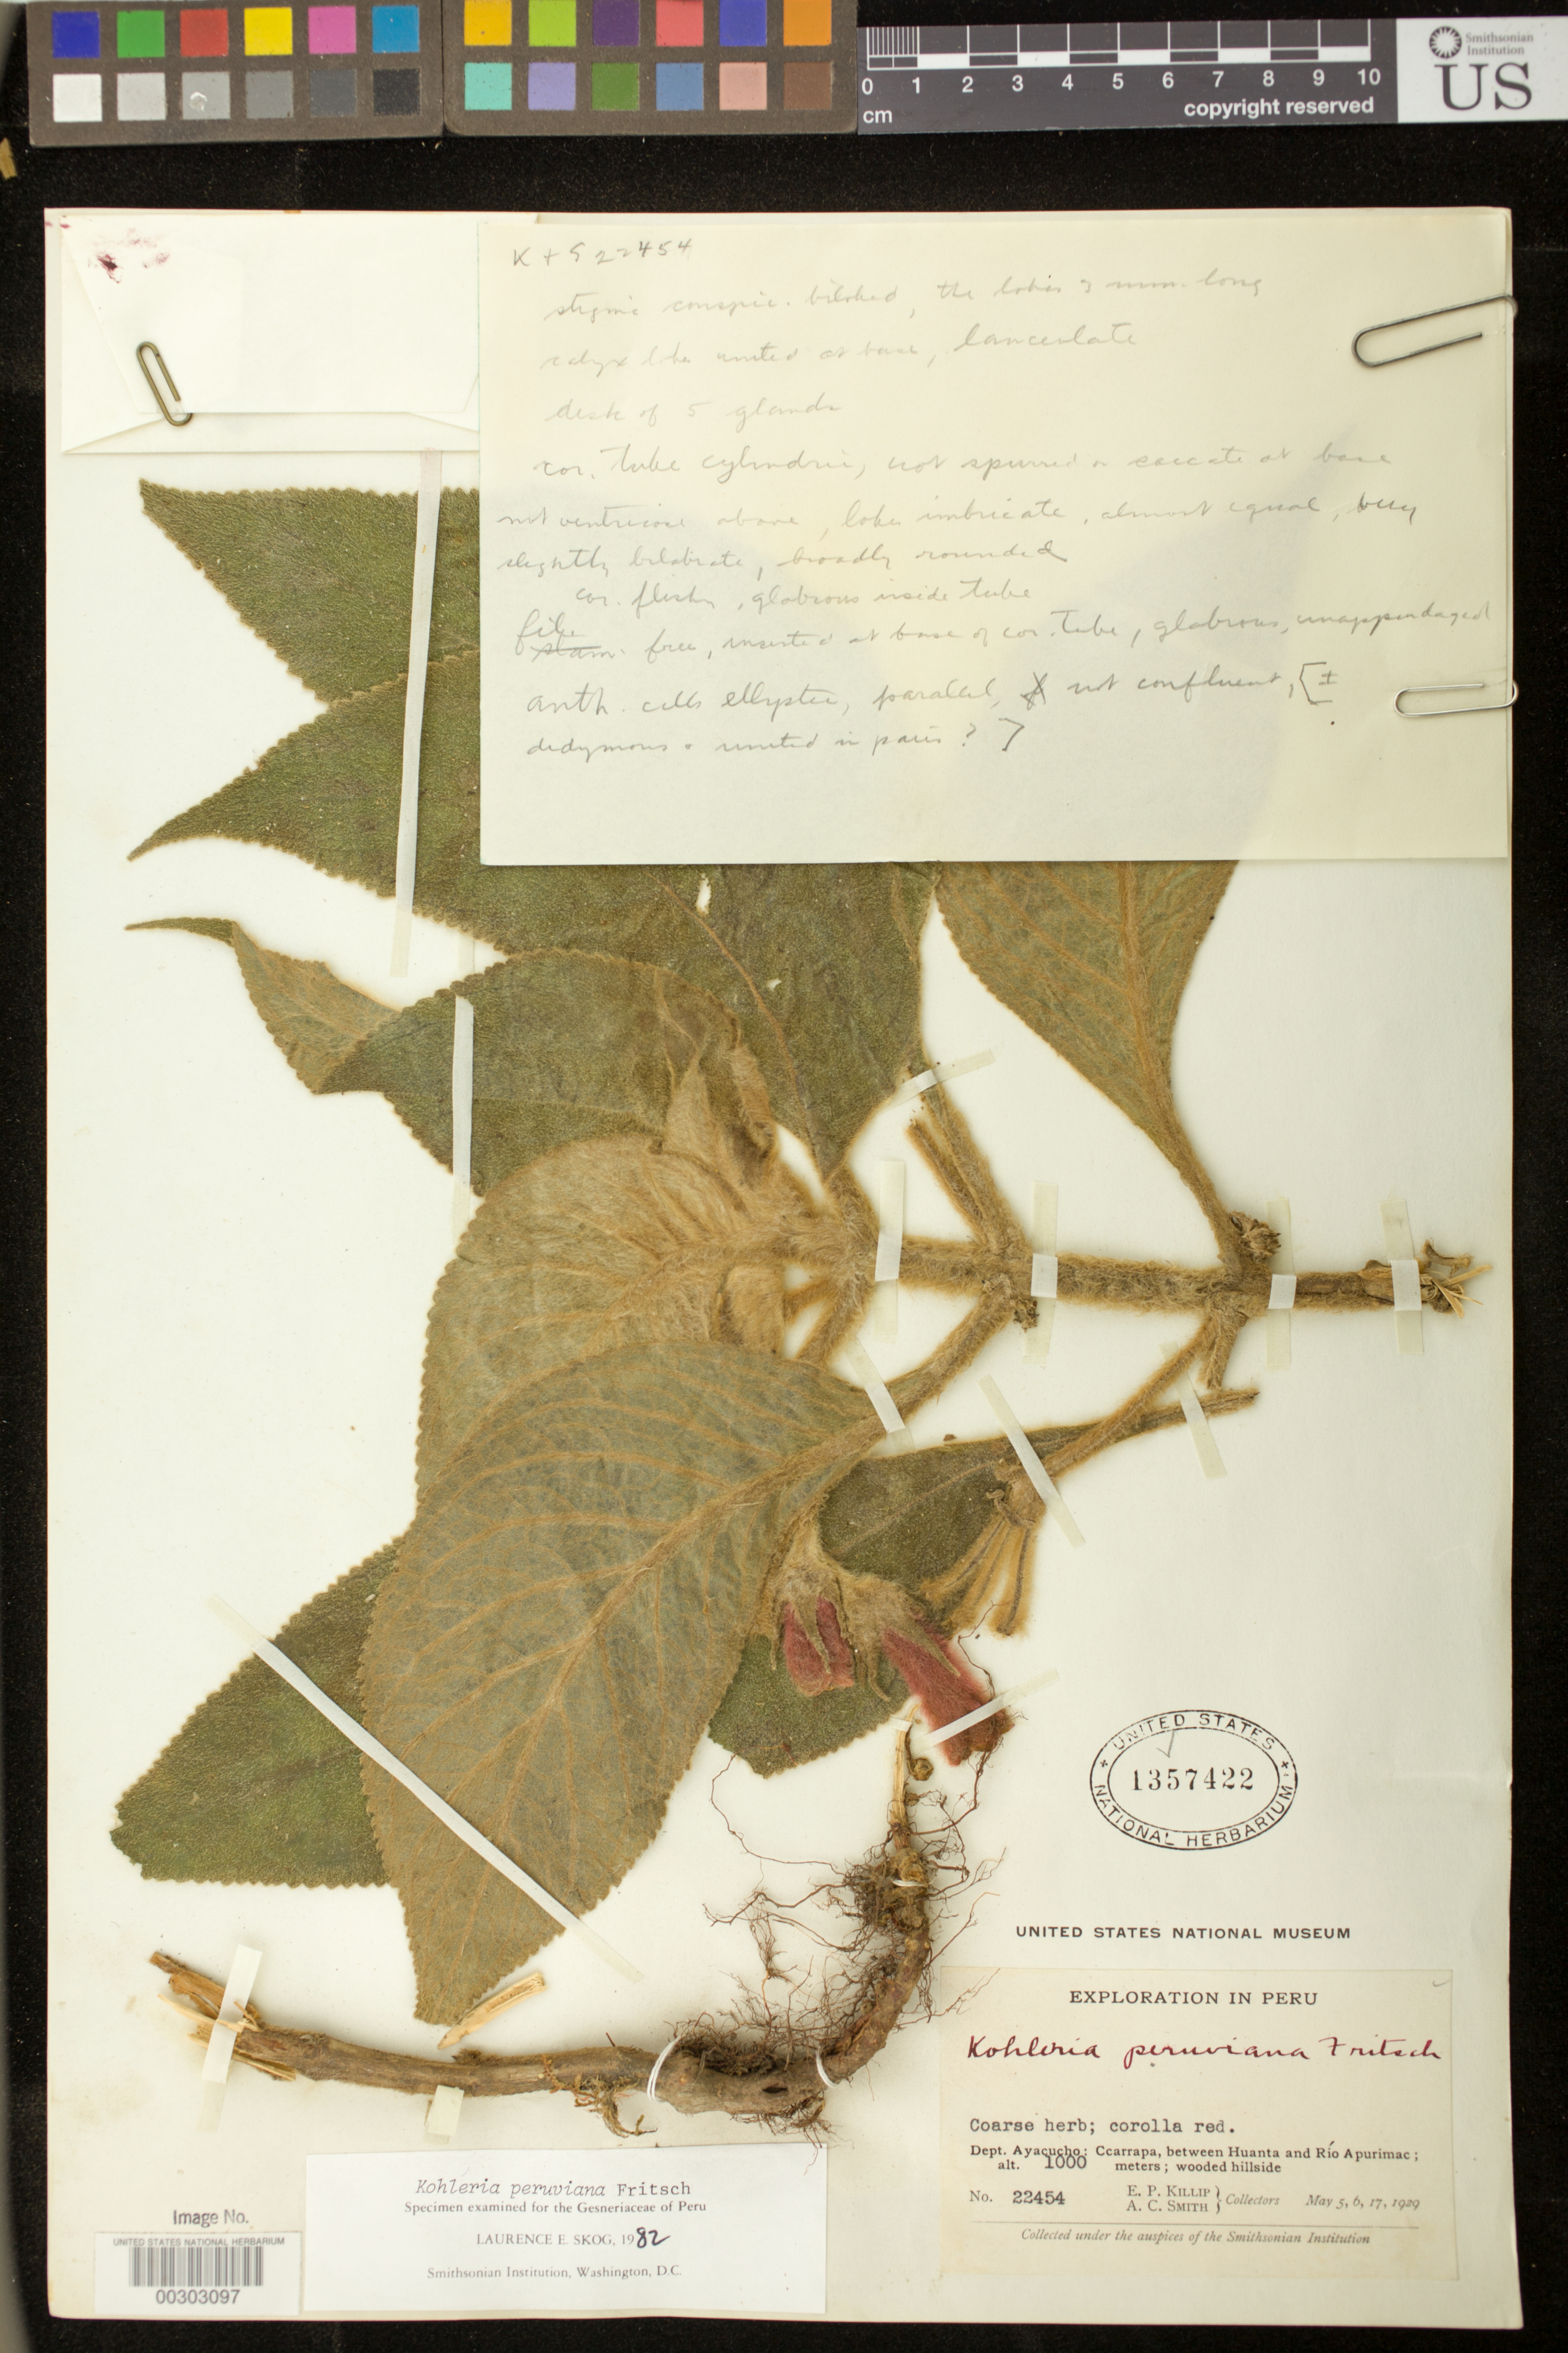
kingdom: Plantae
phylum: Tracheophyta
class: Magnoliopsida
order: Lamiales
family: Gesneriaceae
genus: Kohleria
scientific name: Kohleria peruviana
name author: Fritsch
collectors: E. P. Killip & A. C. Smith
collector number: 22454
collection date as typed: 5-17 May 1929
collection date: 1929-05-05/1929-05-17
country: Peru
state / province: Ayacucho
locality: Ccarrapa, between Huanta and Rio Apurimac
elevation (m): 1000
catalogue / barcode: US 1357422